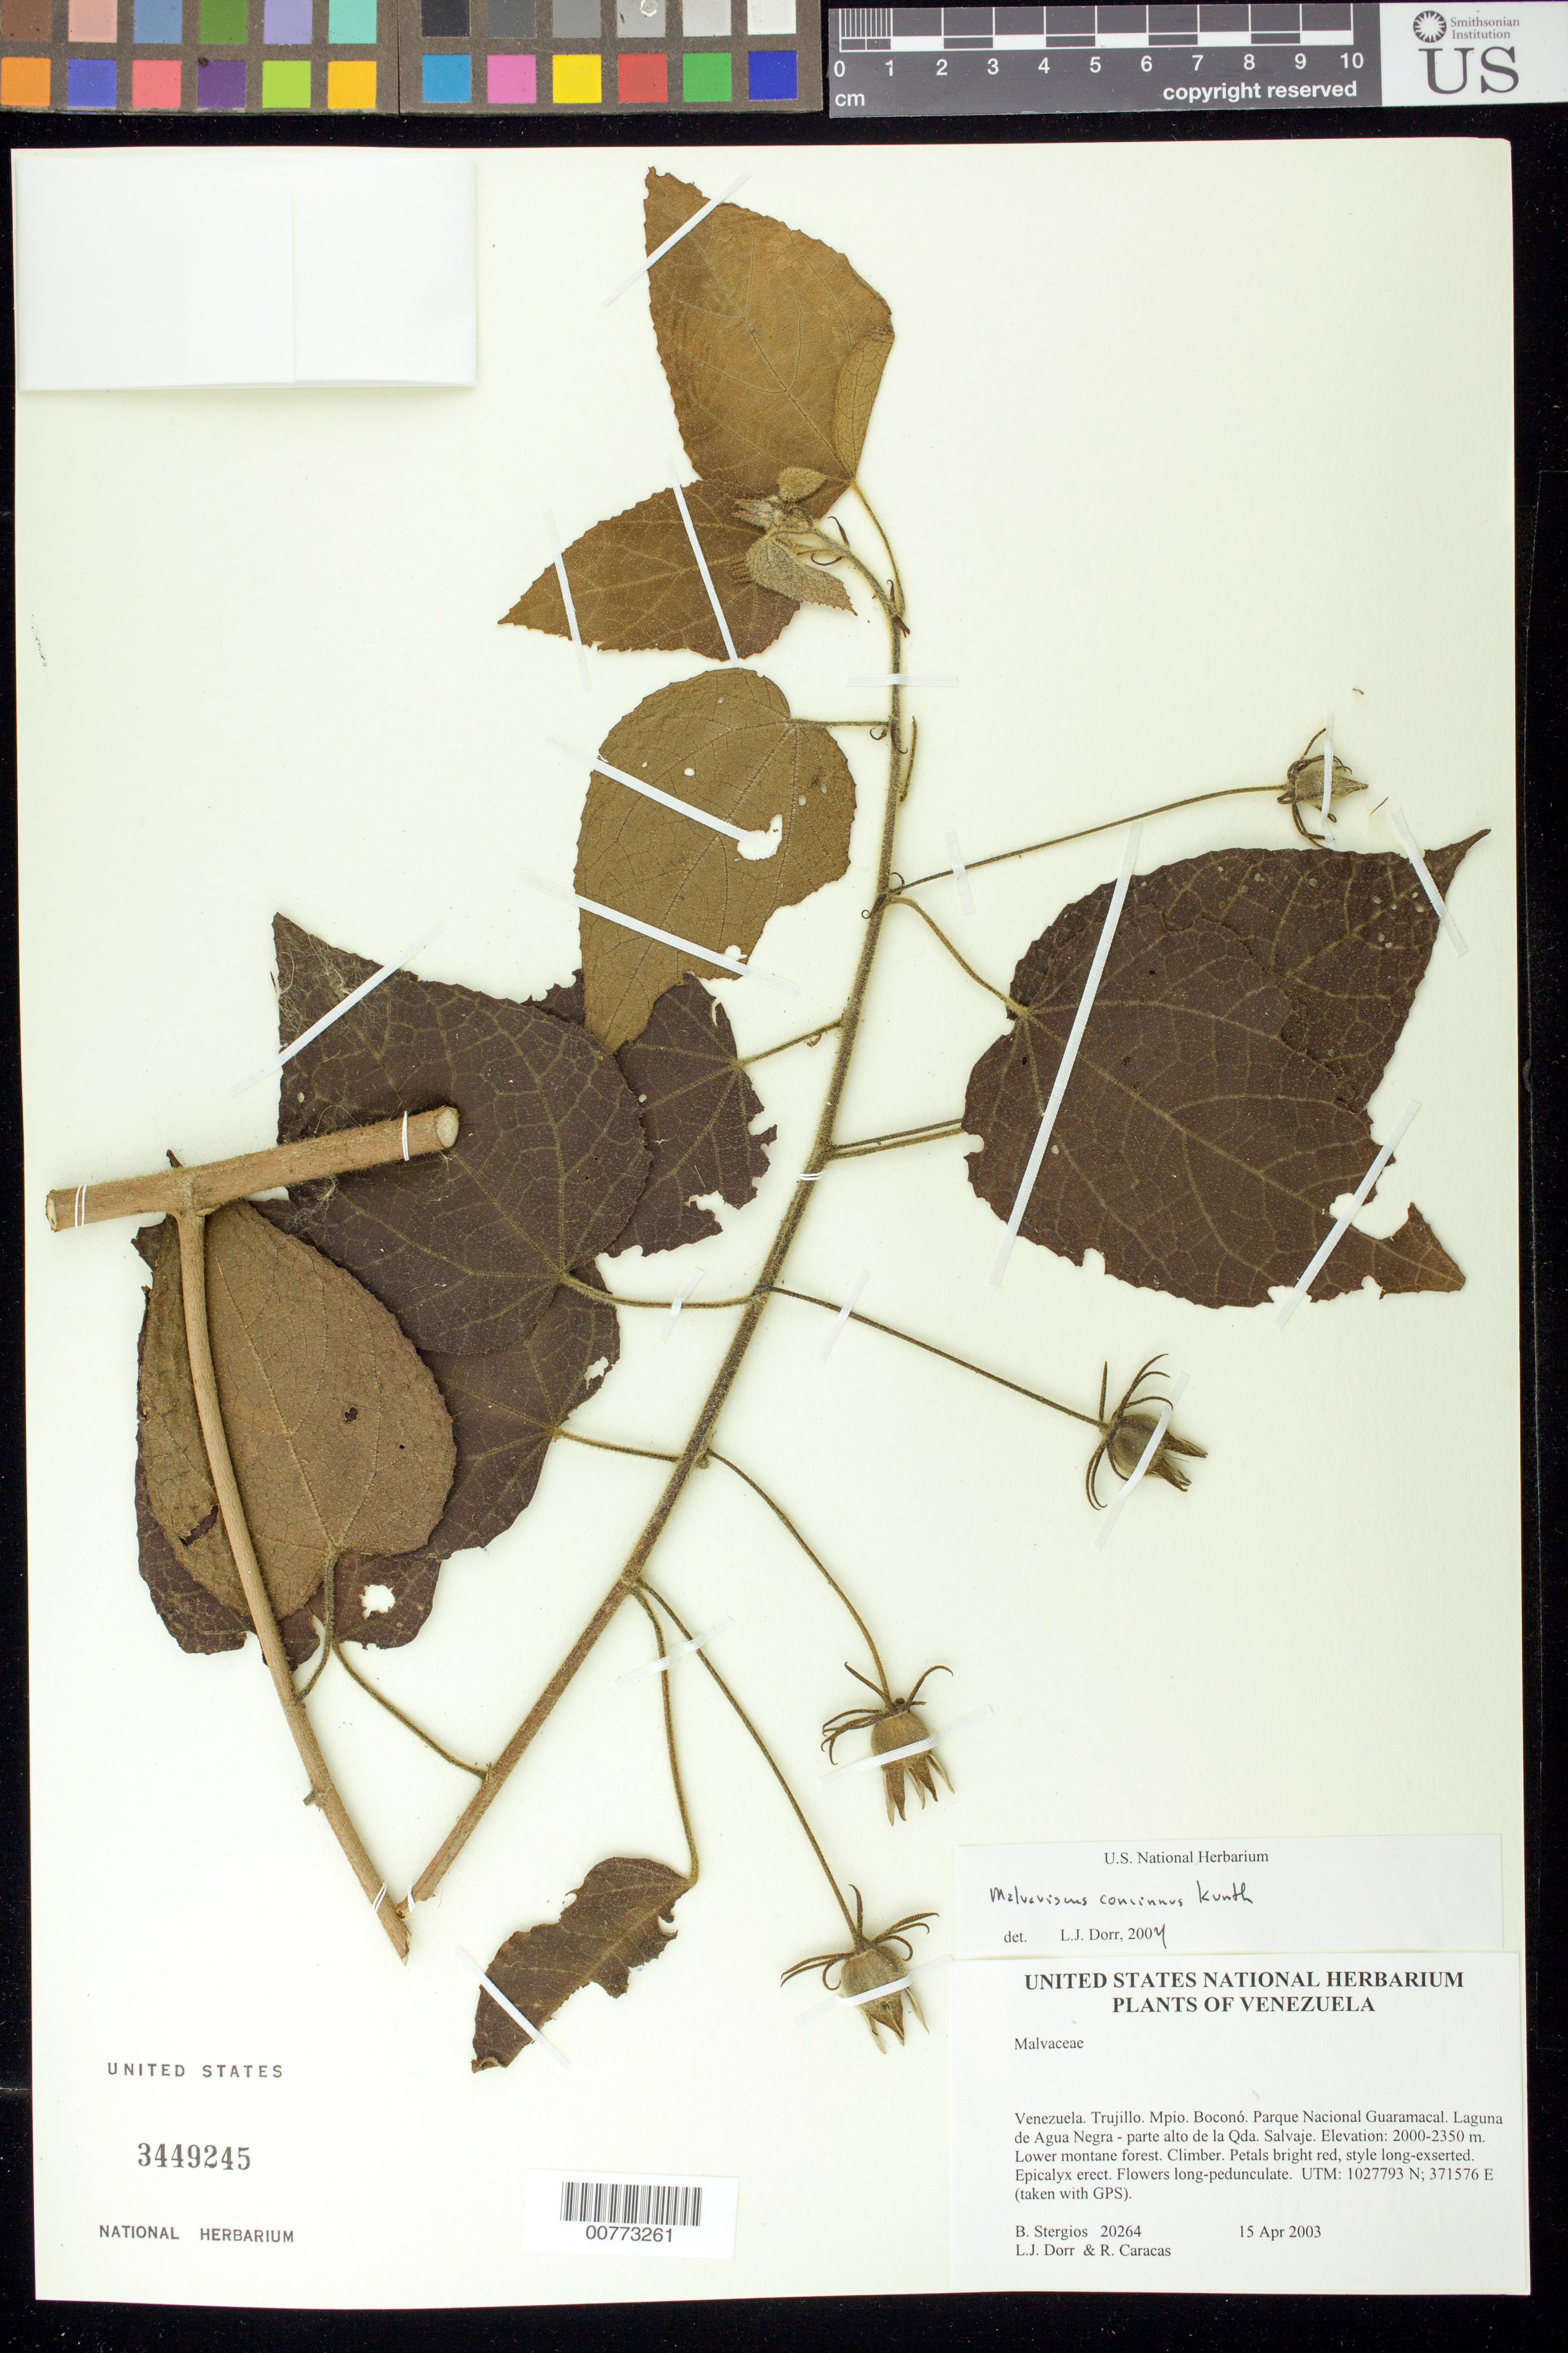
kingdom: Plantae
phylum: Tracheophyta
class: Magnoliopsida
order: Malvales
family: Malvaceae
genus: Malvaviscus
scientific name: Malvaviscus concinnus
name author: Kunth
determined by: Dorr, L. J., (BOT), Smithsonian Institution - National Museum of Natural History (UNITED STATES)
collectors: B. G. Stergios, L. J. Dorr & R. Caracas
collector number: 20264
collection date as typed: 15 Apr 2003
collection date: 2003-04-15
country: Venezuela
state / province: Trujillo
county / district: Boconó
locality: Parque Nacional Guaramacal, Laguna de Agua Negra - parte alto de la Qda. Salvaje.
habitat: Lower montane forest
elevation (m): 2000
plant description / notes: AAU, C, CTES, F, K, MO, NY, P, PORT, TEX, US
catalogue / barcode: US 3449245